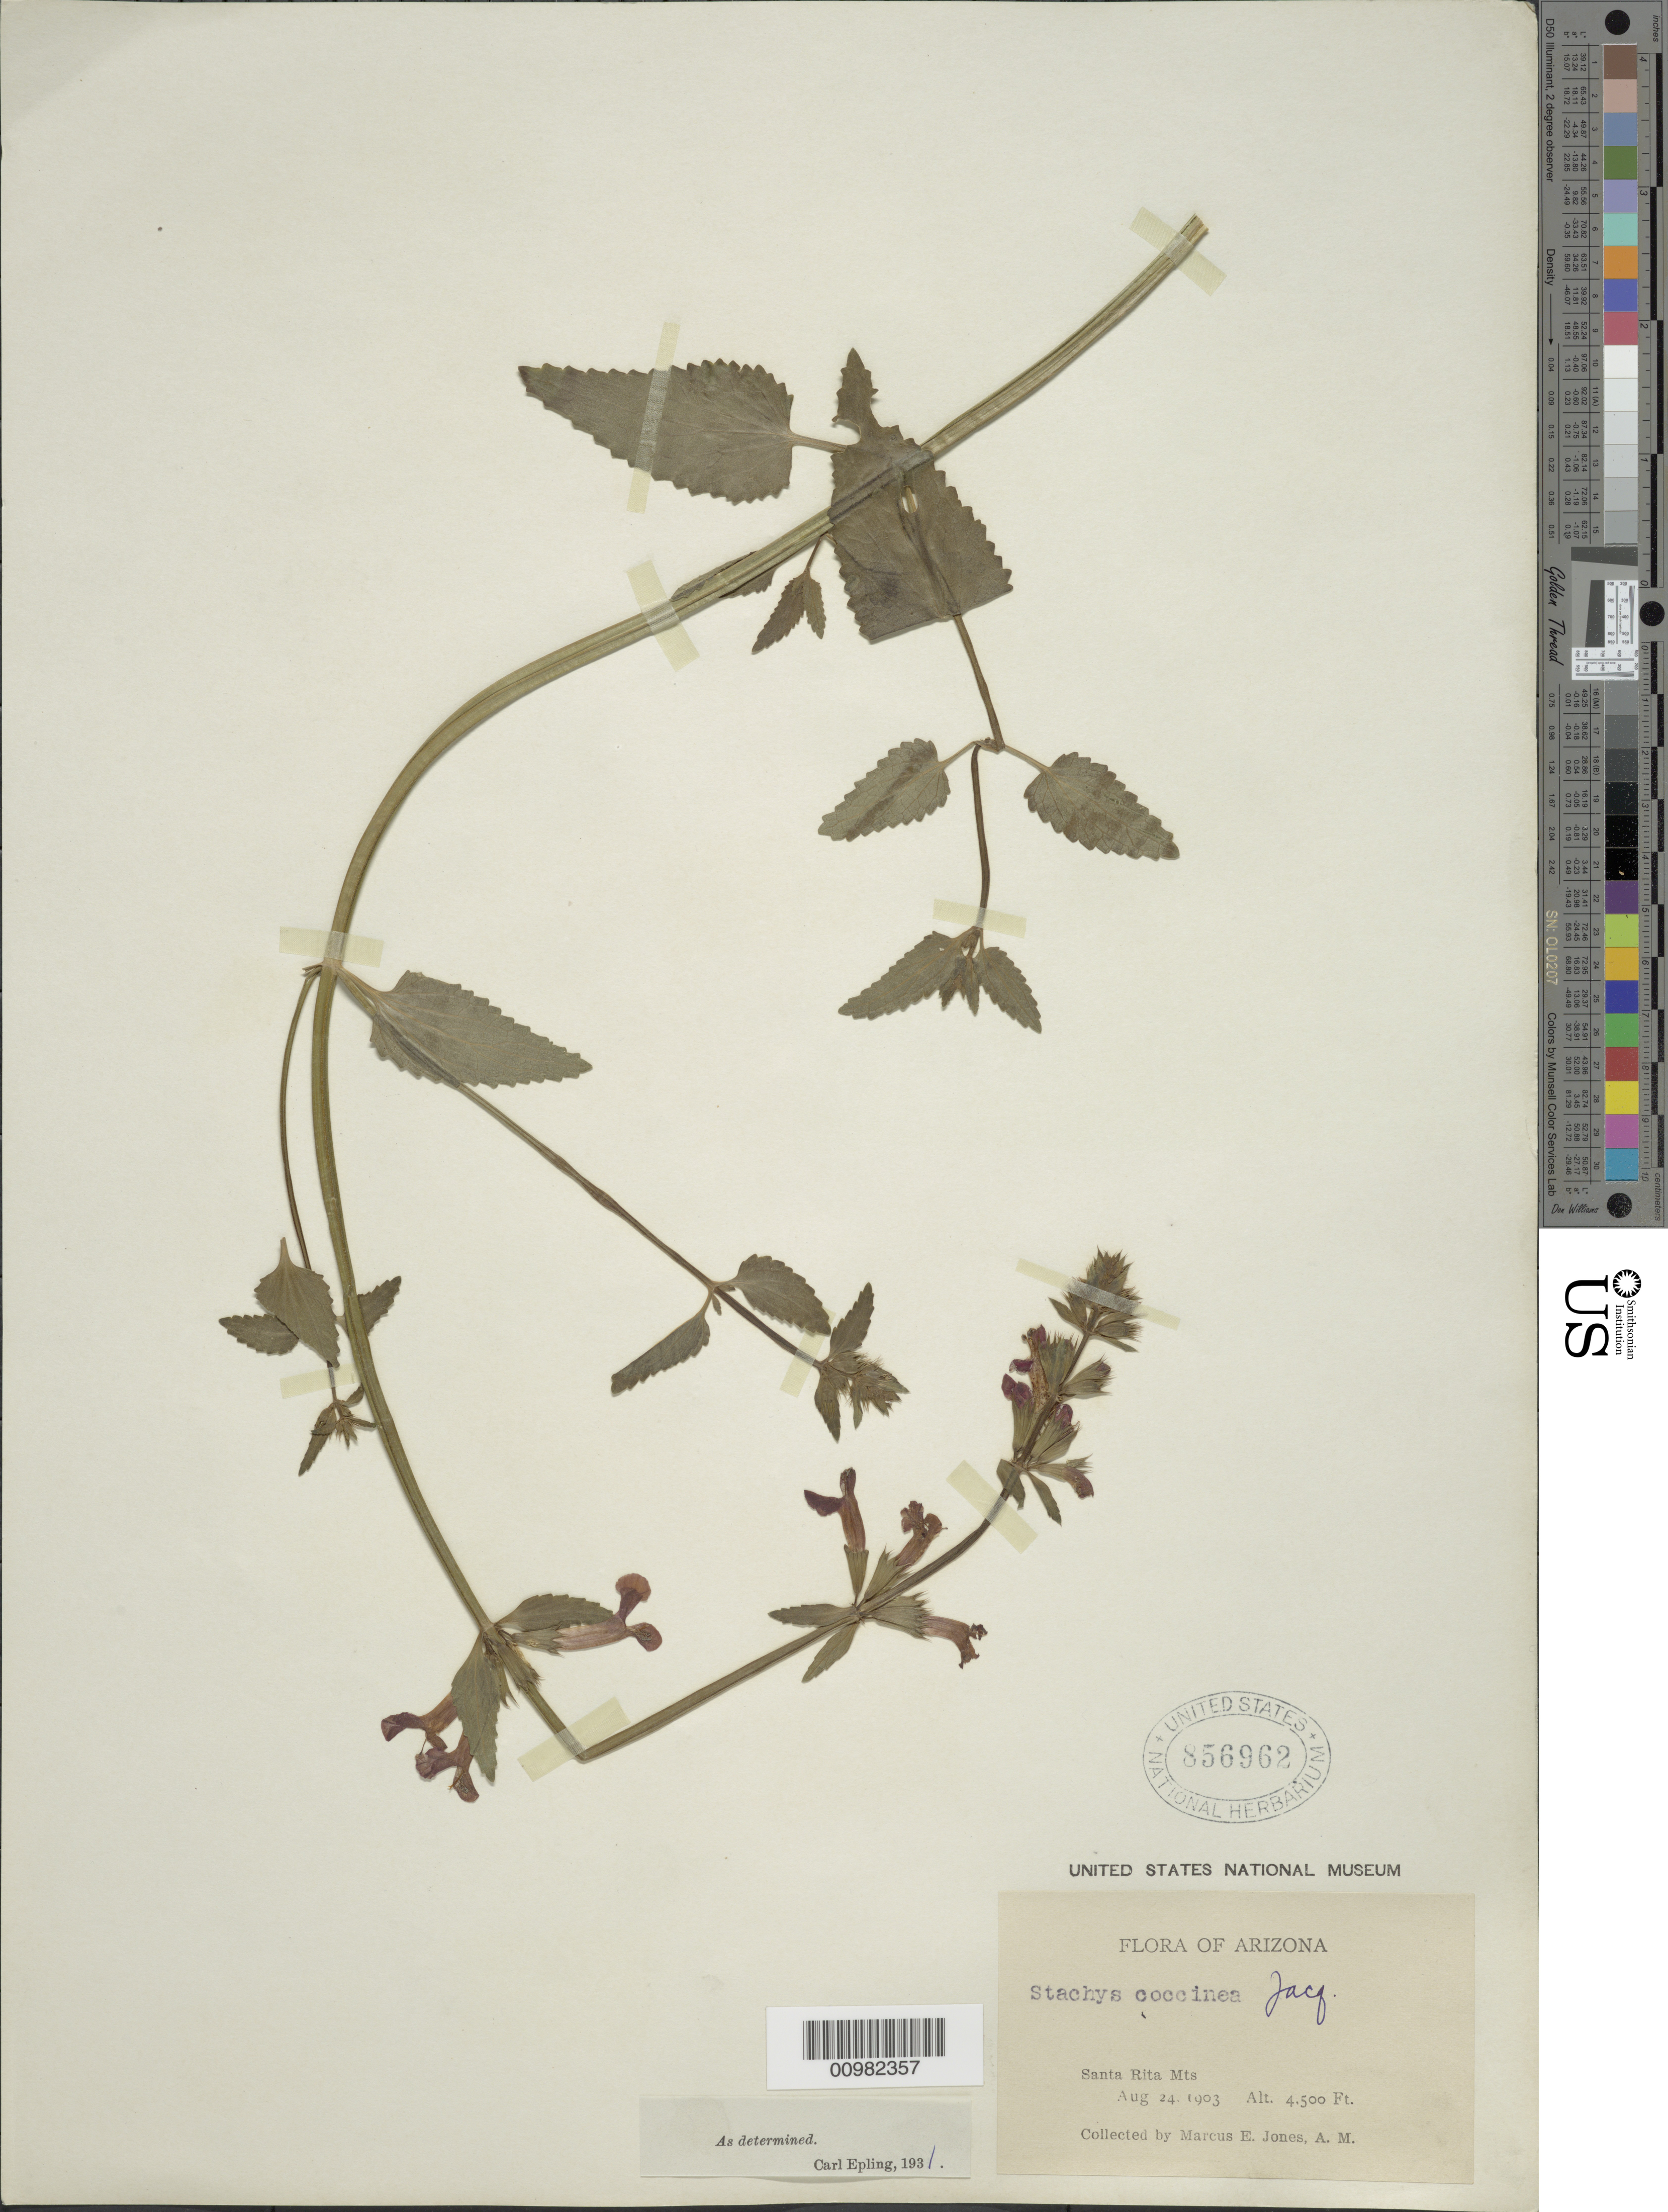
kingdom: Plantae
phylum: Tracheophyta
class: Magnoliopsida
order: Lamiales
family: Lamiaceae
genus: Stachys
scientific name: Stachys coccinea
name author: Ortega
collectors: M. E. Jones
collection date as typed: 24 Aug 1903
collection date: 1903-08-24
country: United States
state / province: Arizona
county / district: Santa Cruz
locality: Santa Rita Mts.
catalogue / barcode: US 856962